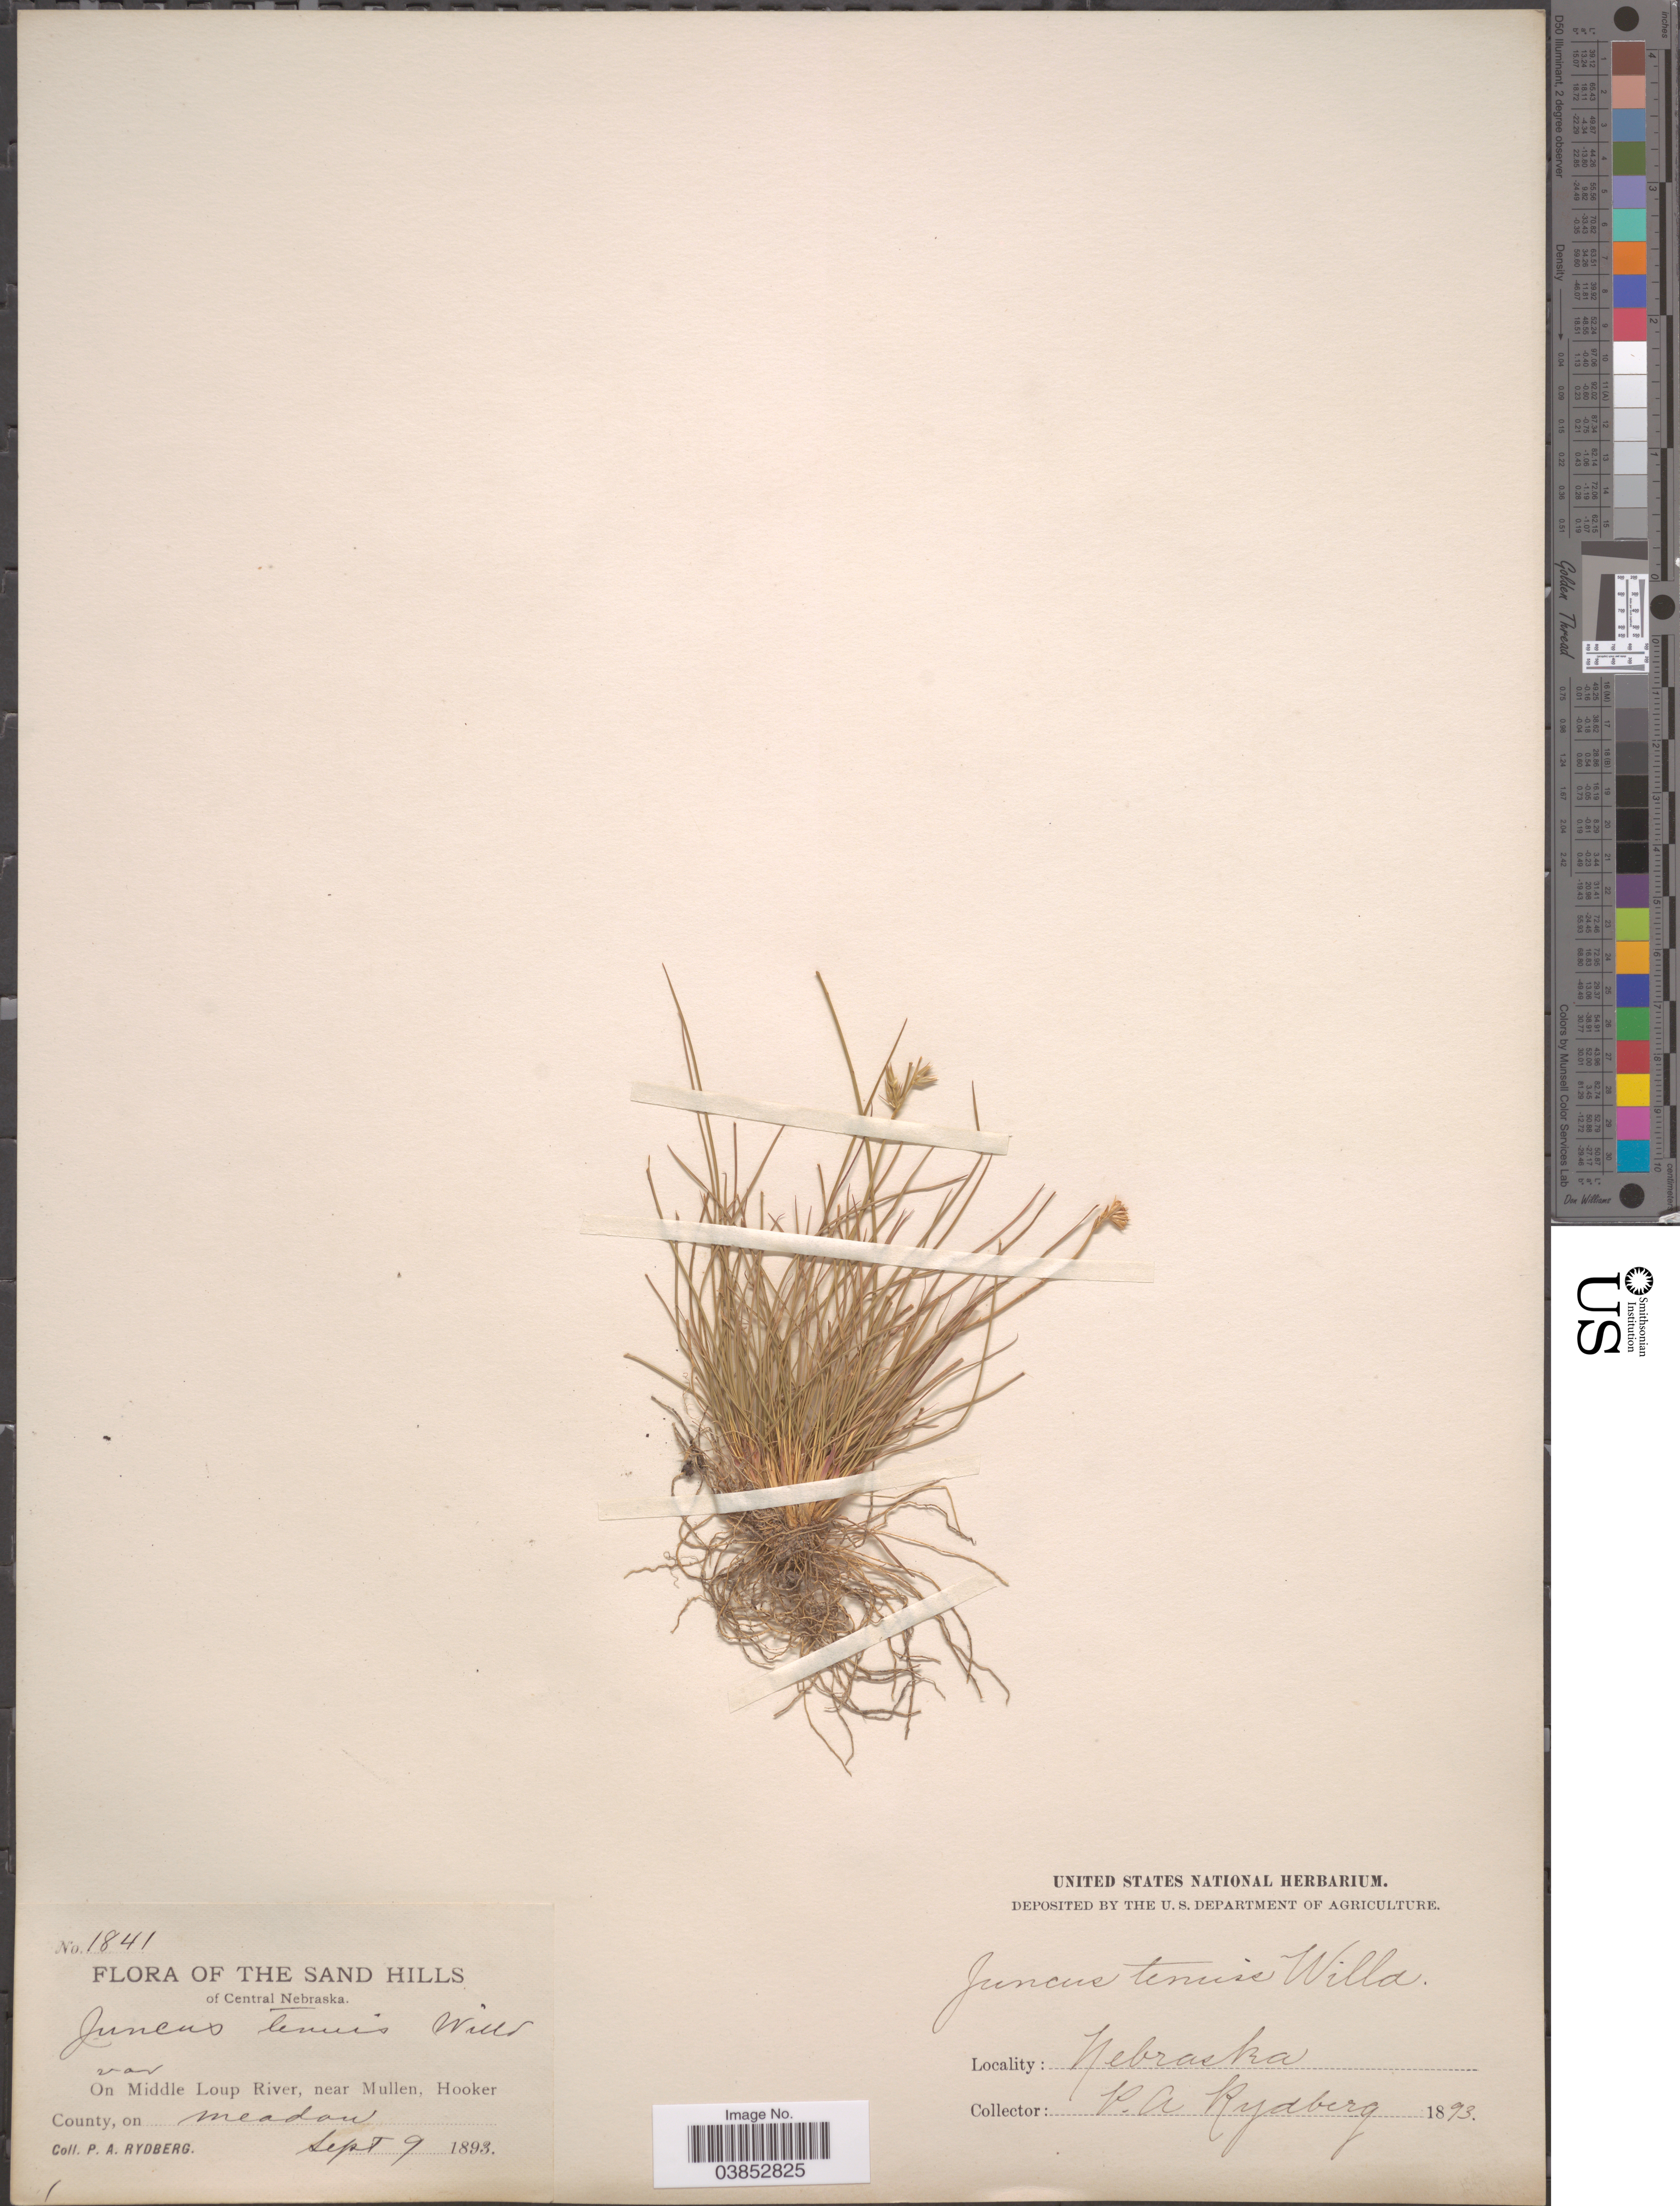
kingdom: Plantae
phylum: Tracheophyta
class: Liliopsida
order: Poales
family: Juncaceae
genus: Juncus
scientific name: Juncus dudleyi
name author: Wiegand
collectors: P. A. Rydberg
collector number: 1841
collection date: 1893-09-09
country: United States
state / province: Nebraska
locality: Sand Hills of Central Nebraska. On Middle Loup River, near Mullen, Hooker County, on meadow.